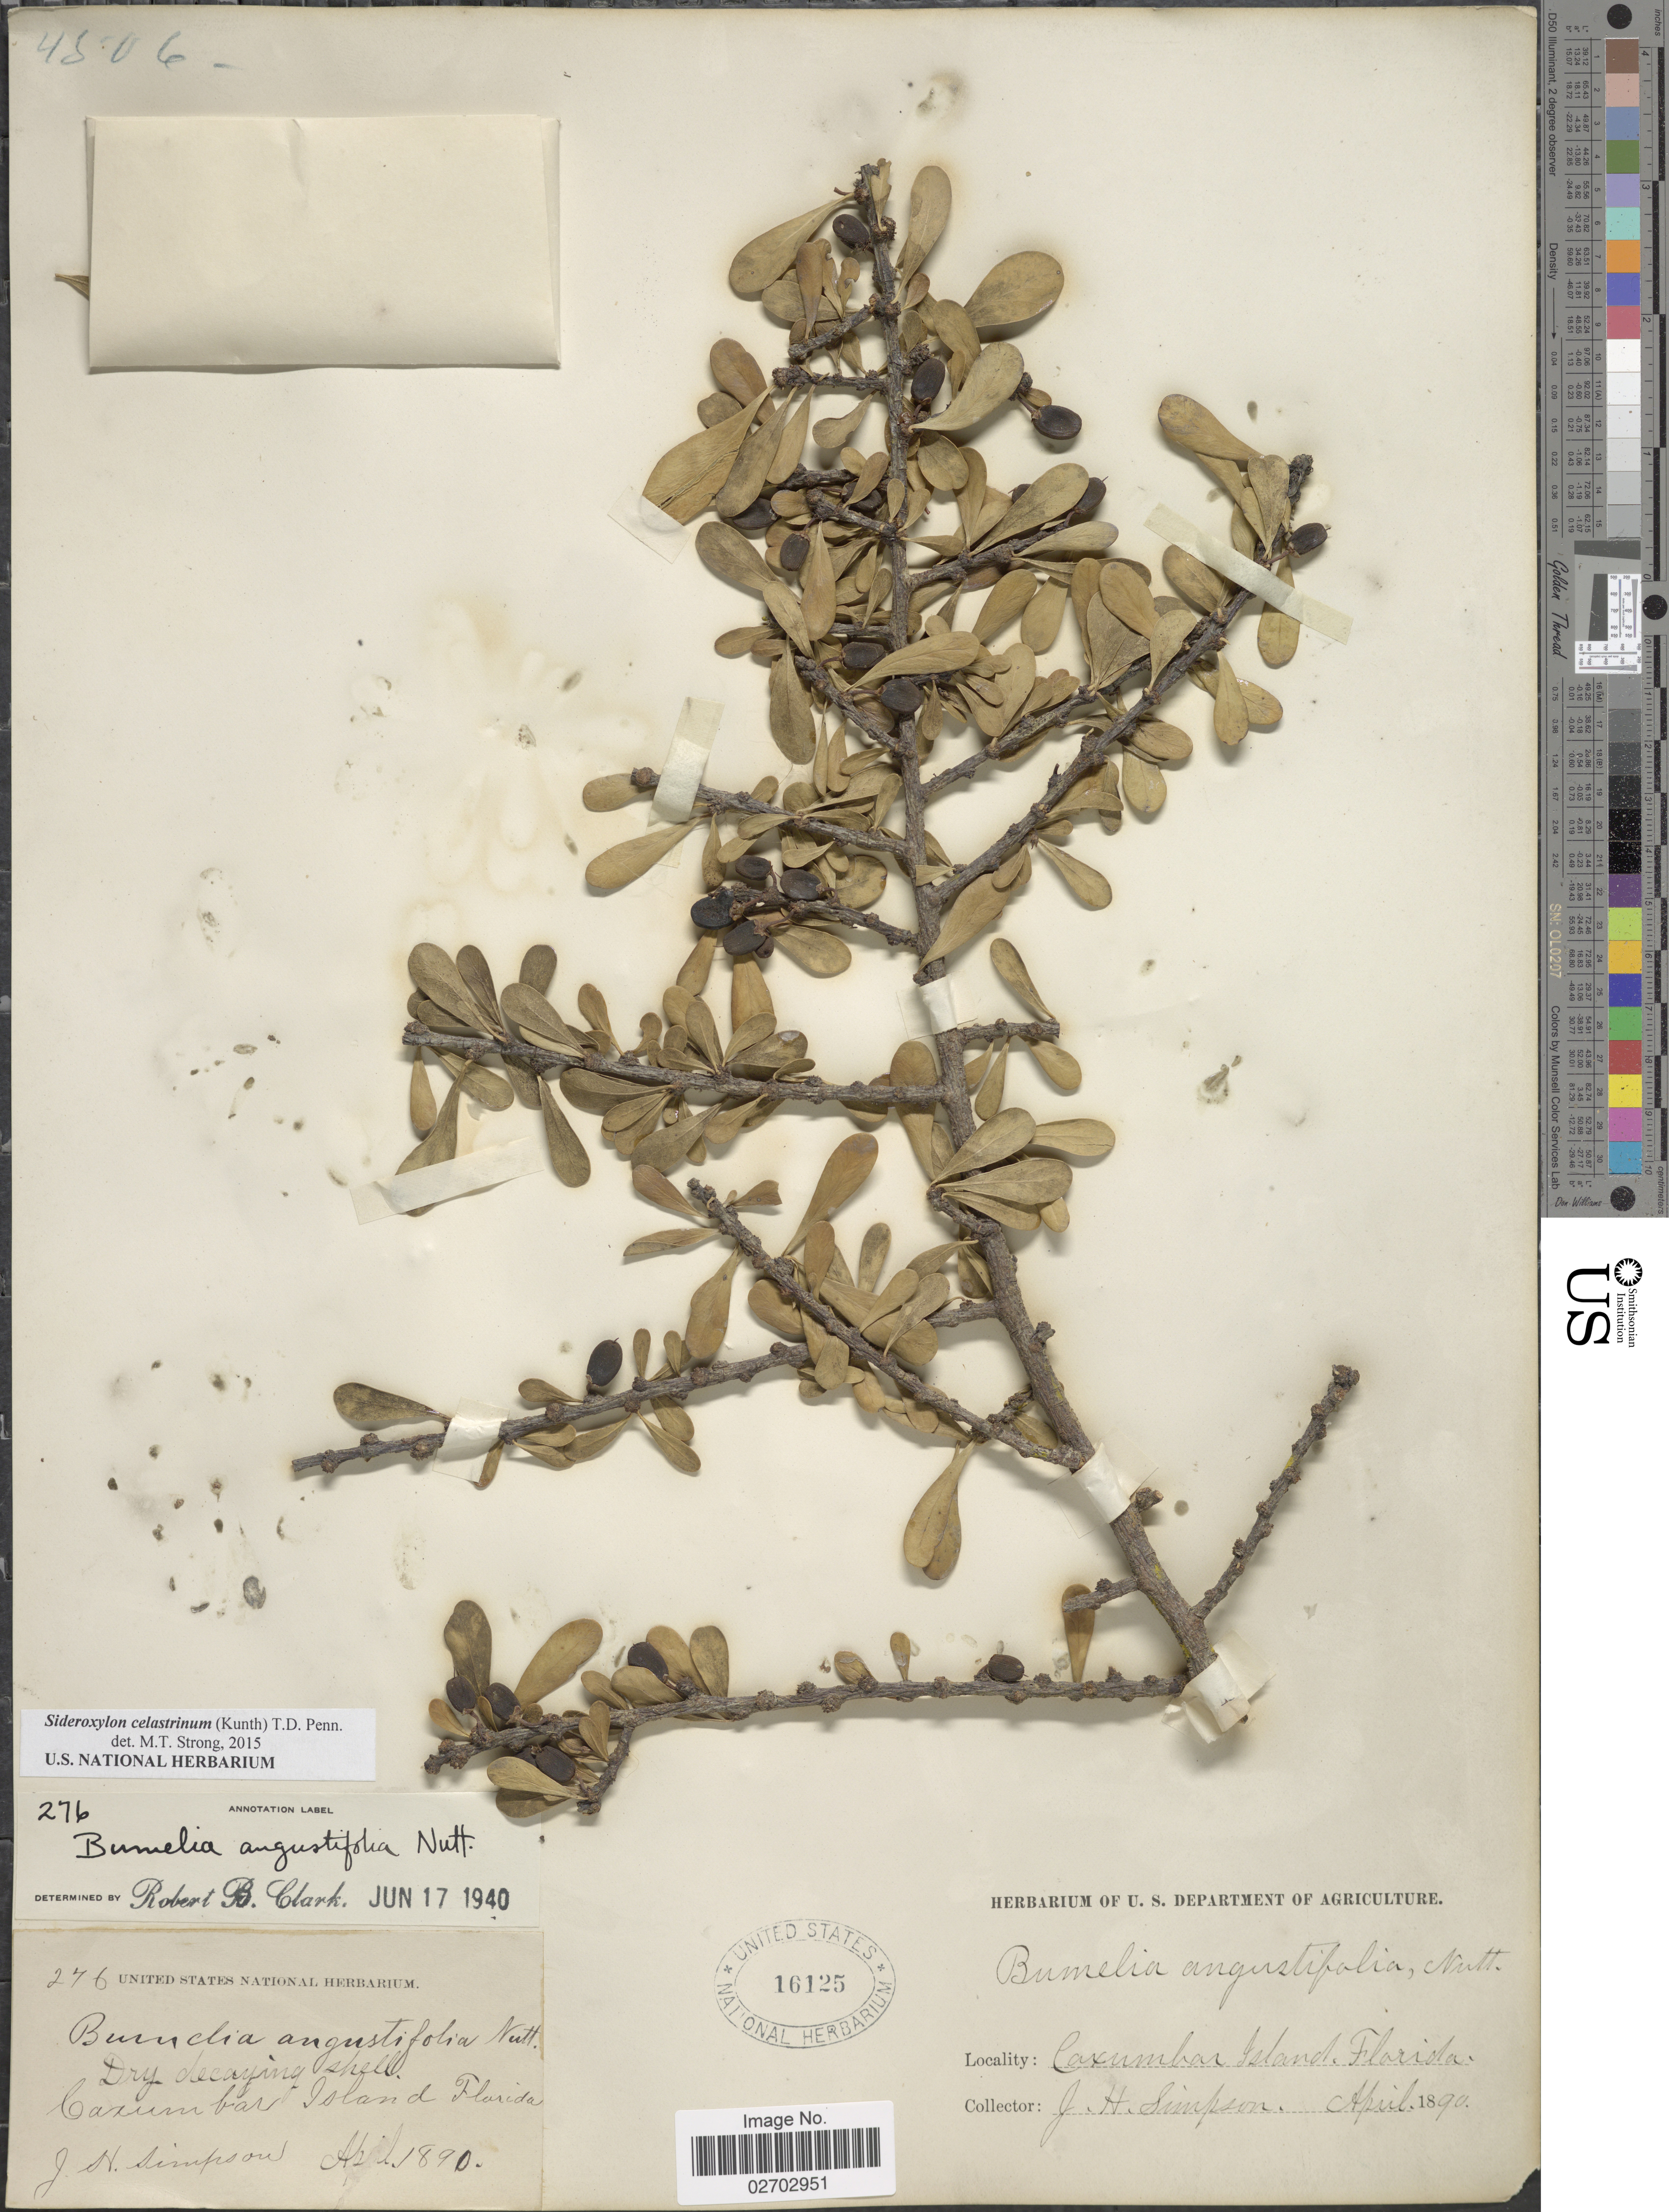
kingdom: Plantae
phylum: Tracheophyta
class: Magnoliopsida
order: Ericales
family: Sapotaceae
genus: Sideroxylon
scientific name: Sideroxylon celastrinum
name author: (Kunth) T.D. Penn.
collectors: J. H. Simpson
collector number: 276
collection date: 1890-04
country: United States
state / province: Florida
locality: Caxumbas Island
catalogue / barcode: US 16125